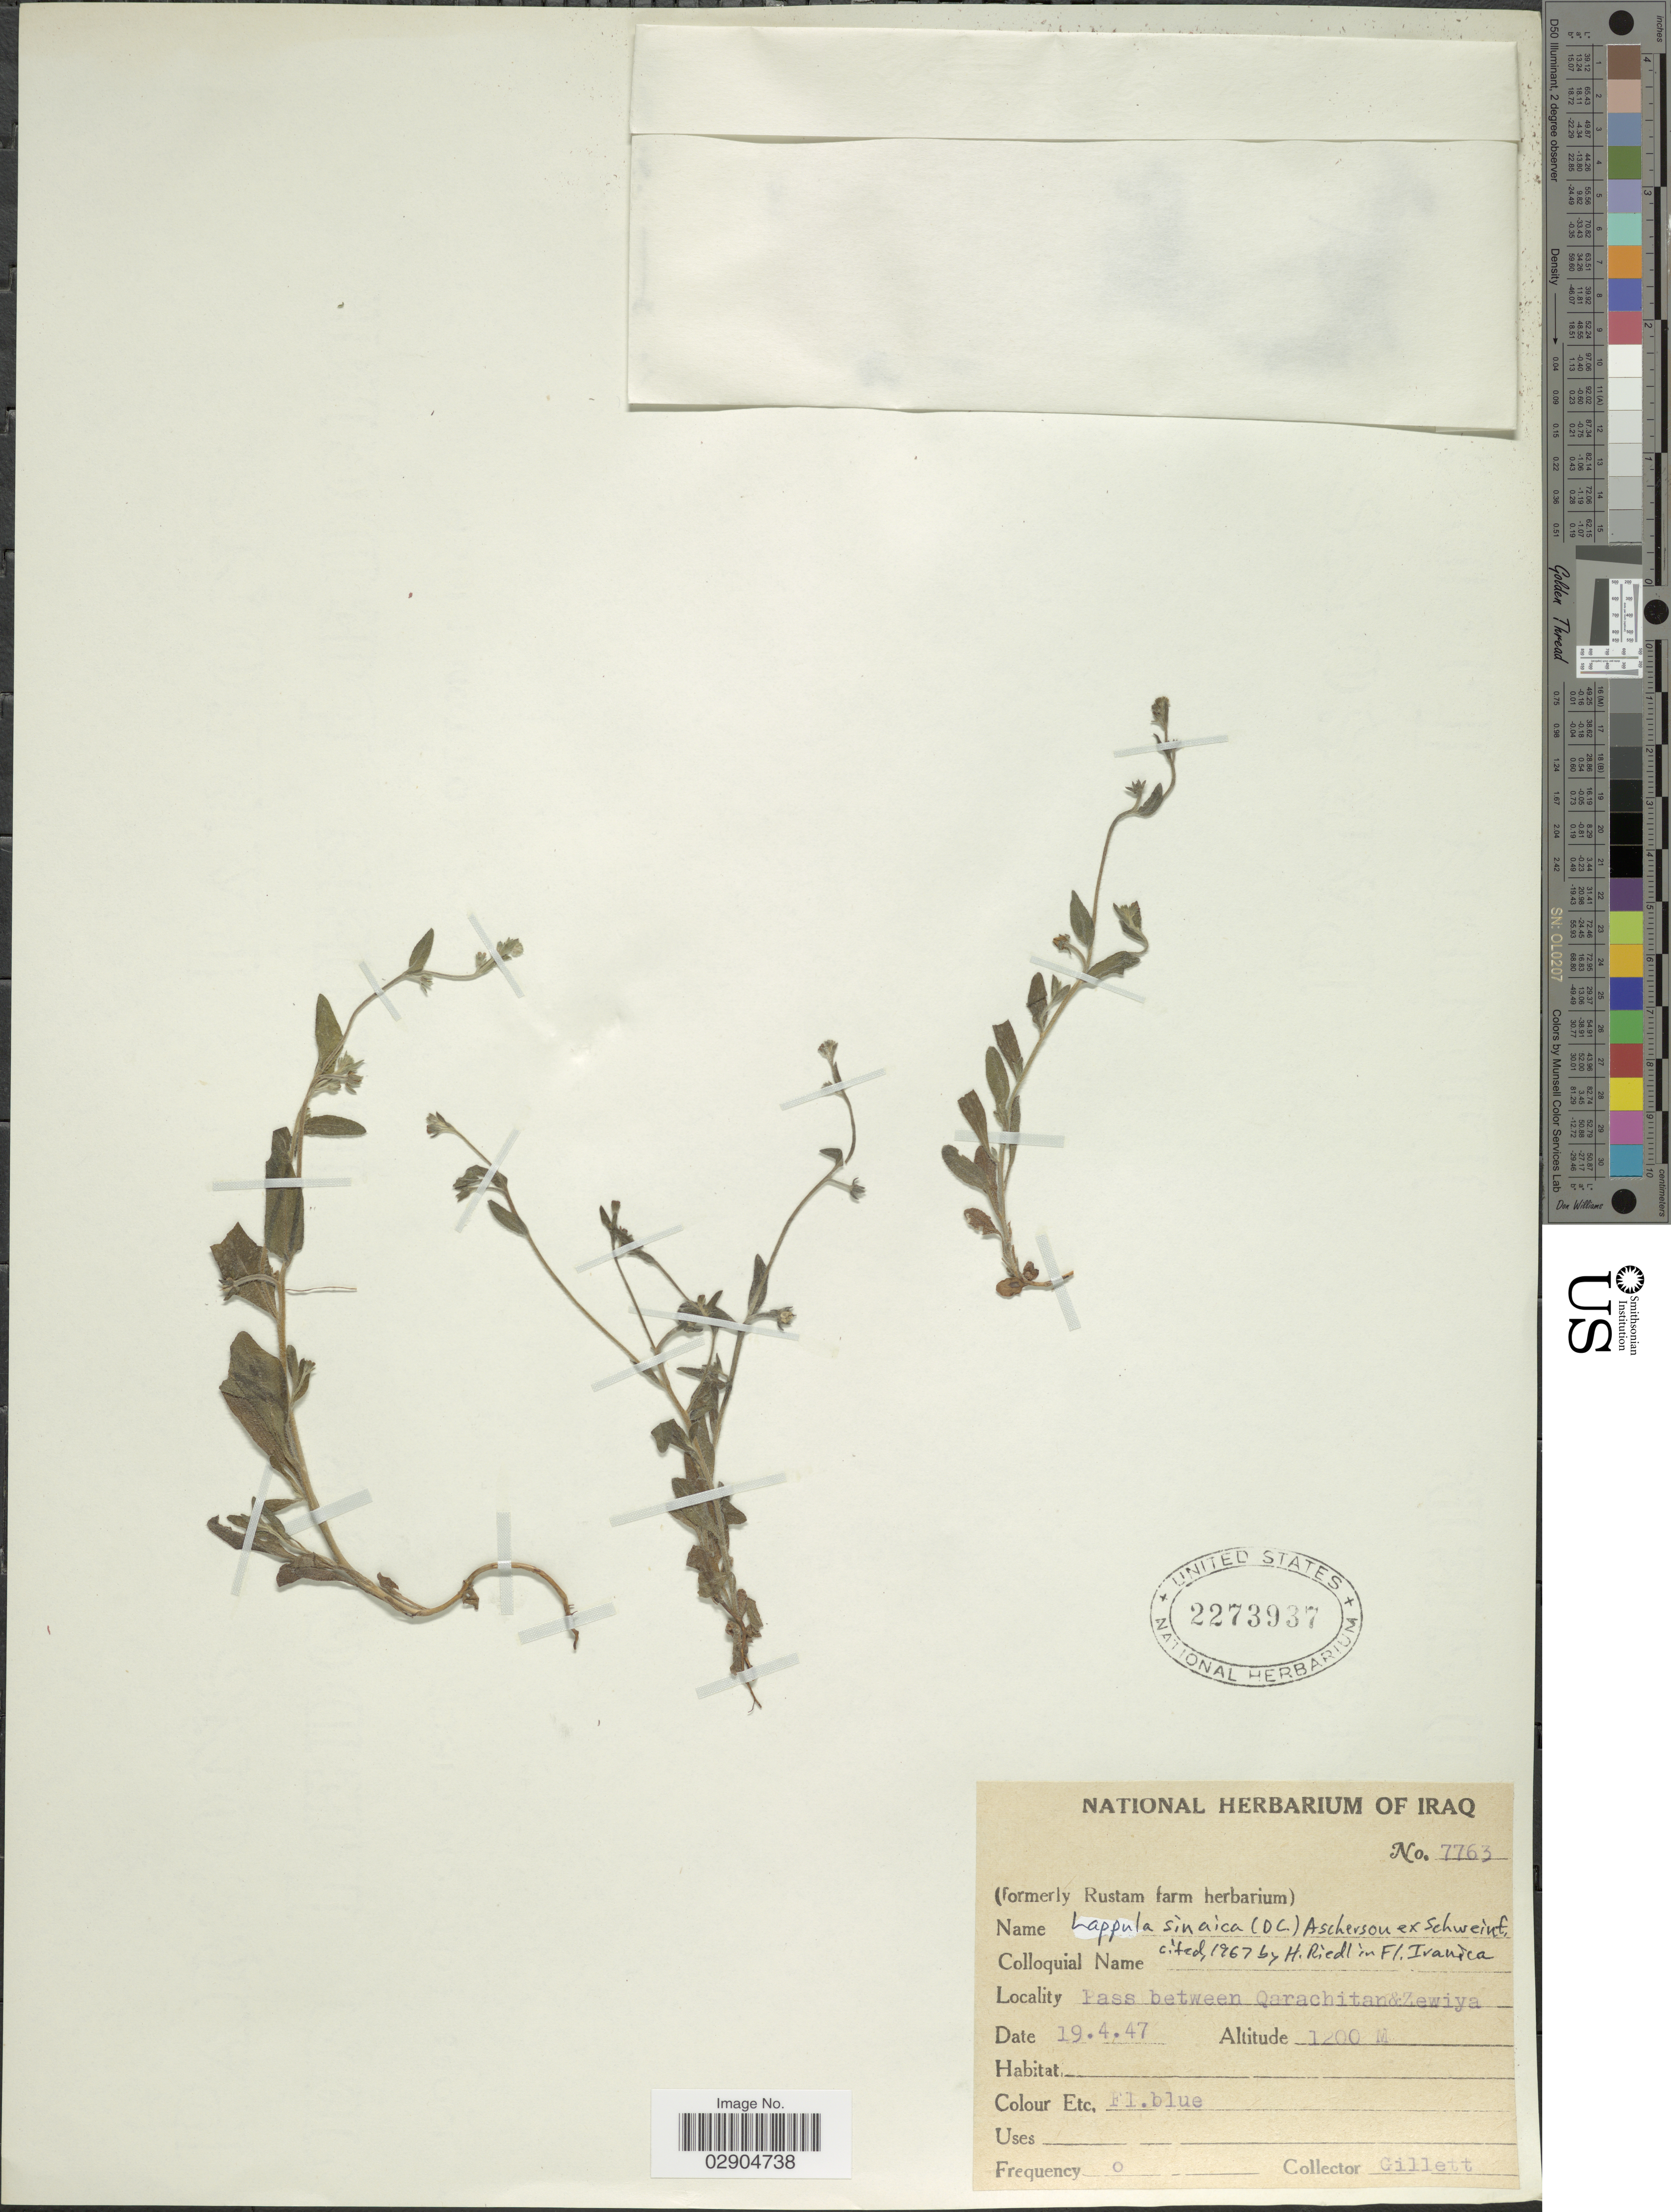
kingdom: Plantae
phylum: Tracheophyta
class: Magnoliopsida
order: Boraginales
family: Boraginaceae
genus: Lappula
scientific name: Lappula sinaica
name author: (A. DC.) Asch. & Schweinf.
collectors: Gillett, --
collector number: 7763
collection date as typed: Transcribed d/m/y: 19/4/47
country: Iraq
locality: Pass between Qarachitan & Zewiya.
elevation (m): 1200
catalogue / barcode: US 2273937